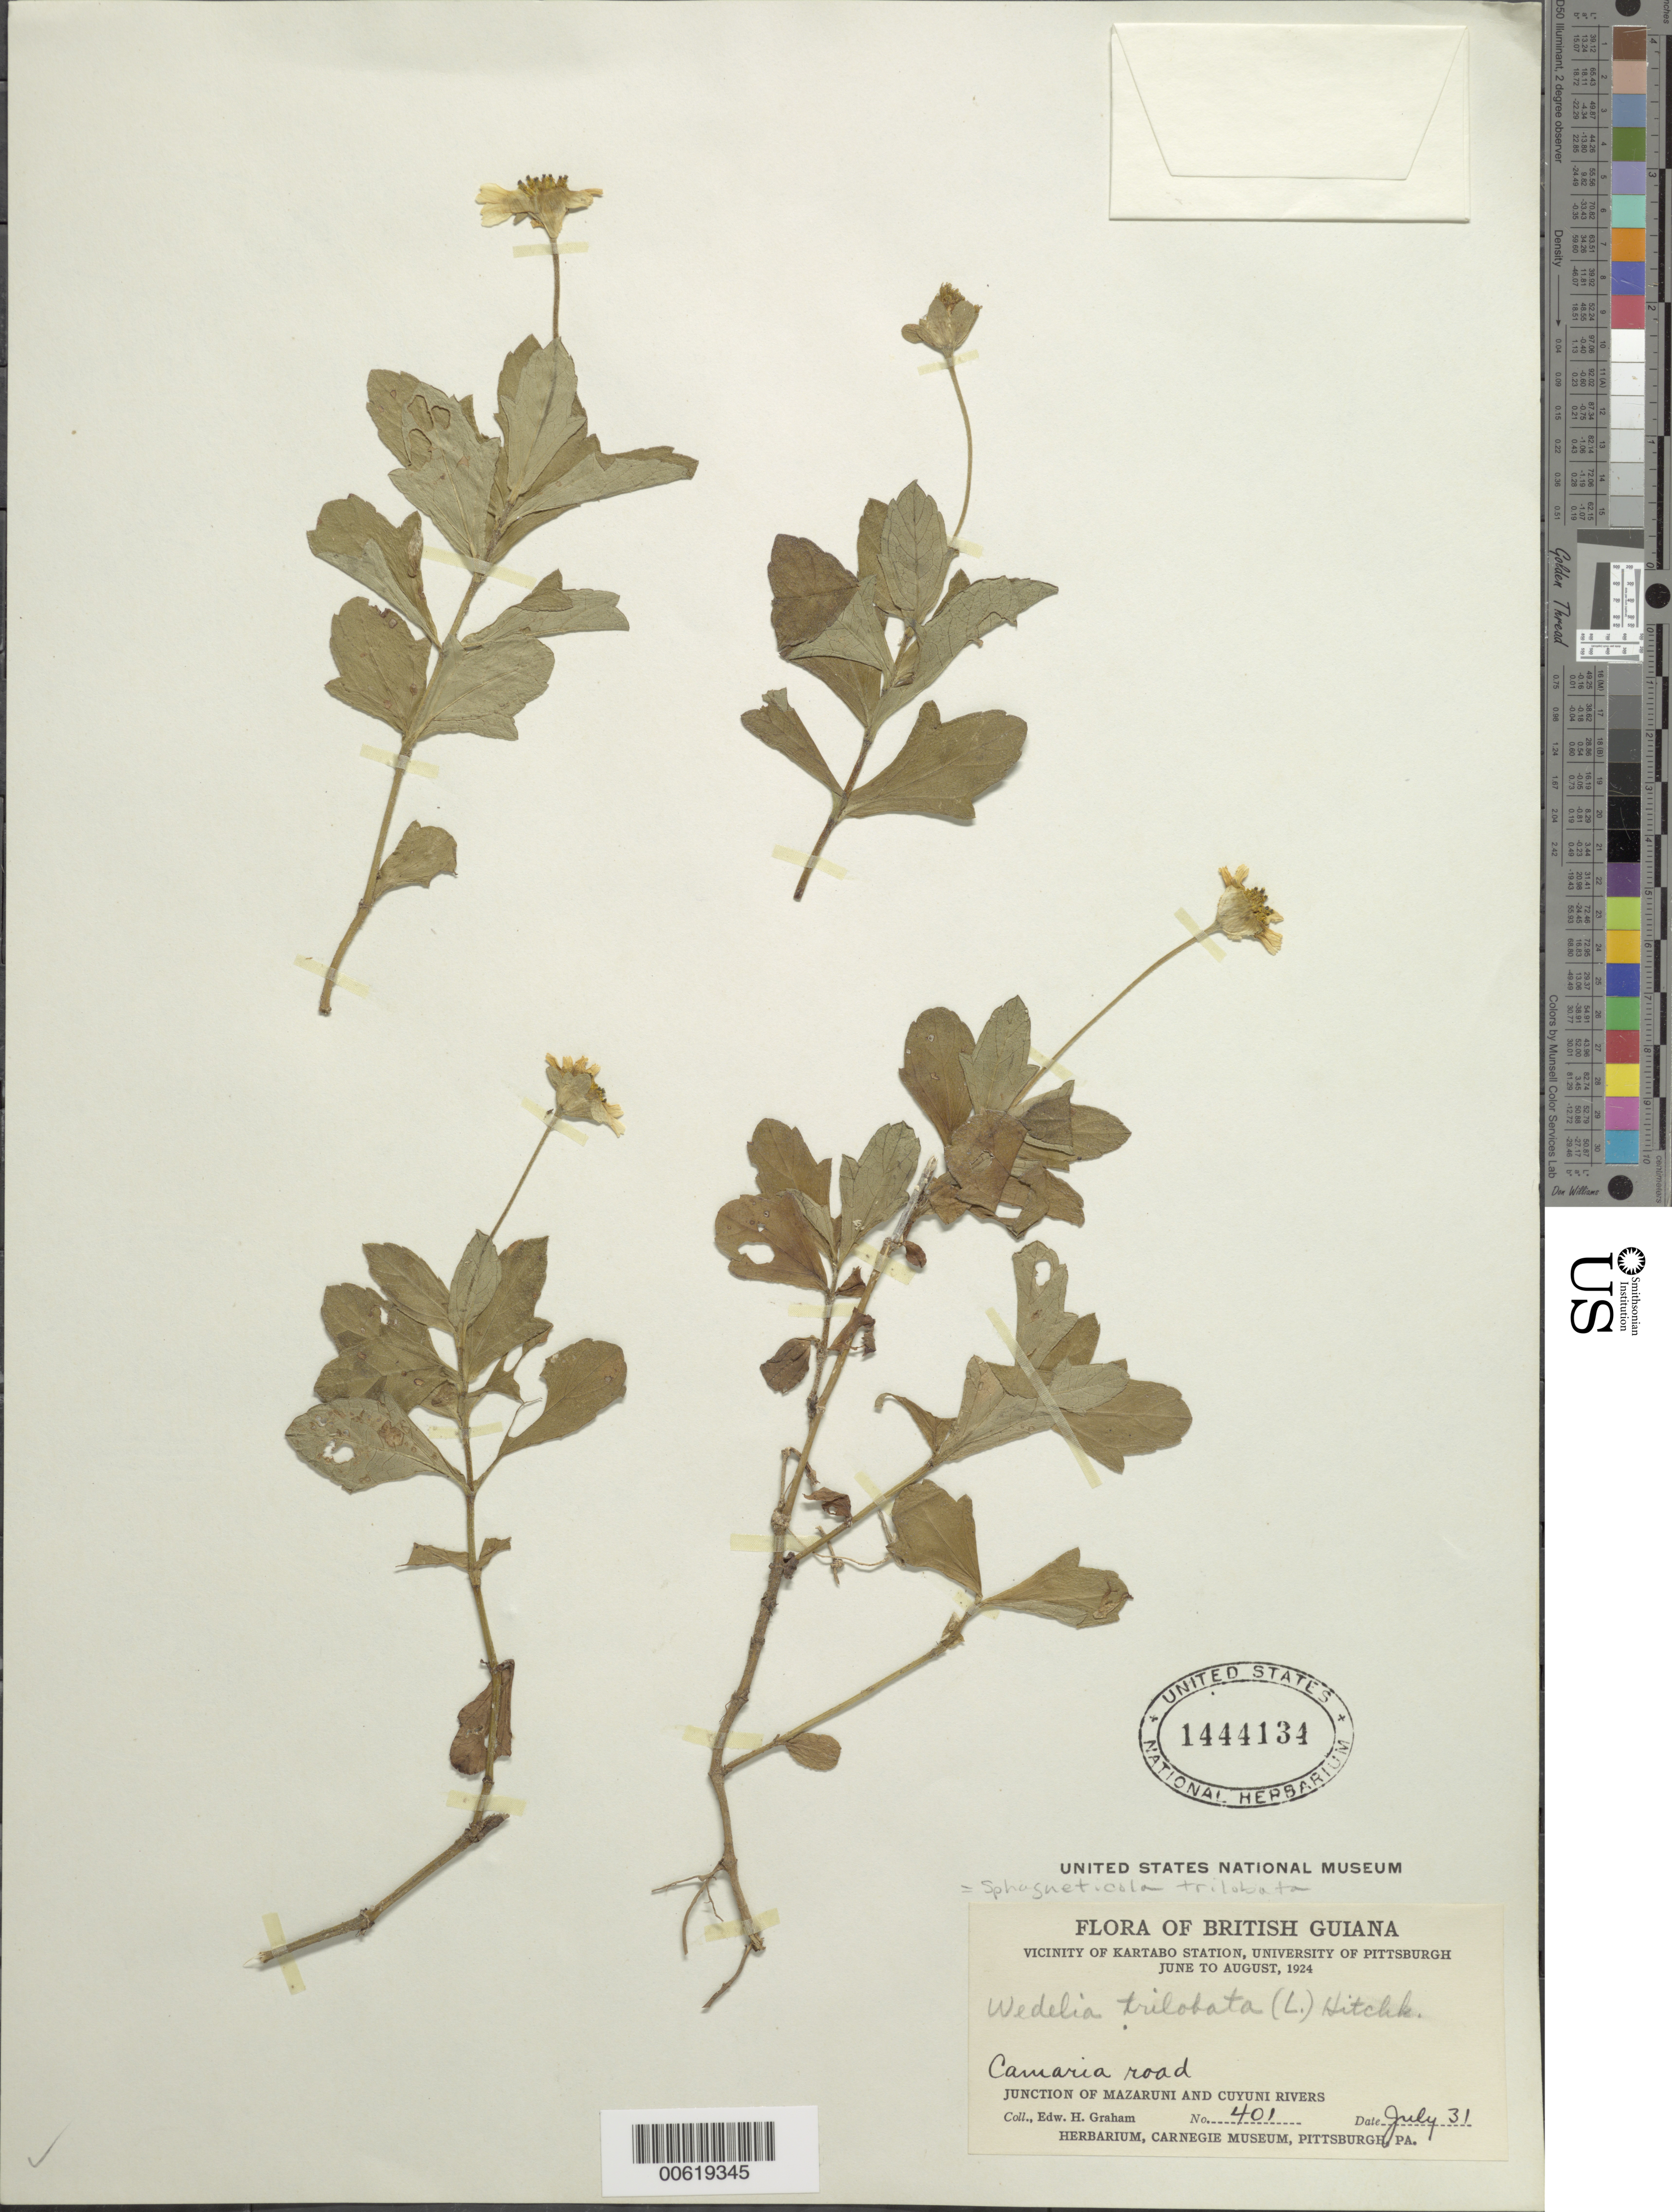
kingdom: Plantae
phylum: Tracheophyta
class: Magnoliopsida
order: Asterales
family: Asteraceae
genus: Sphagneticola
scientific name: Sphagneticola trilobata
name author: (L.) Pruski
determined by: Pruski, J. F.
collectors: E. H. Graham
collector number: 401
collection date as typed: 31-Jul-24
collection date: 1924-07-31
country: Guyana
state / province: Cuyuni-Mazaruni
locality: Kartabo Station vic., Camaria Road, junction of Mazaruni and Cuyuni Rivers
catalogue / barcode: US 1444134